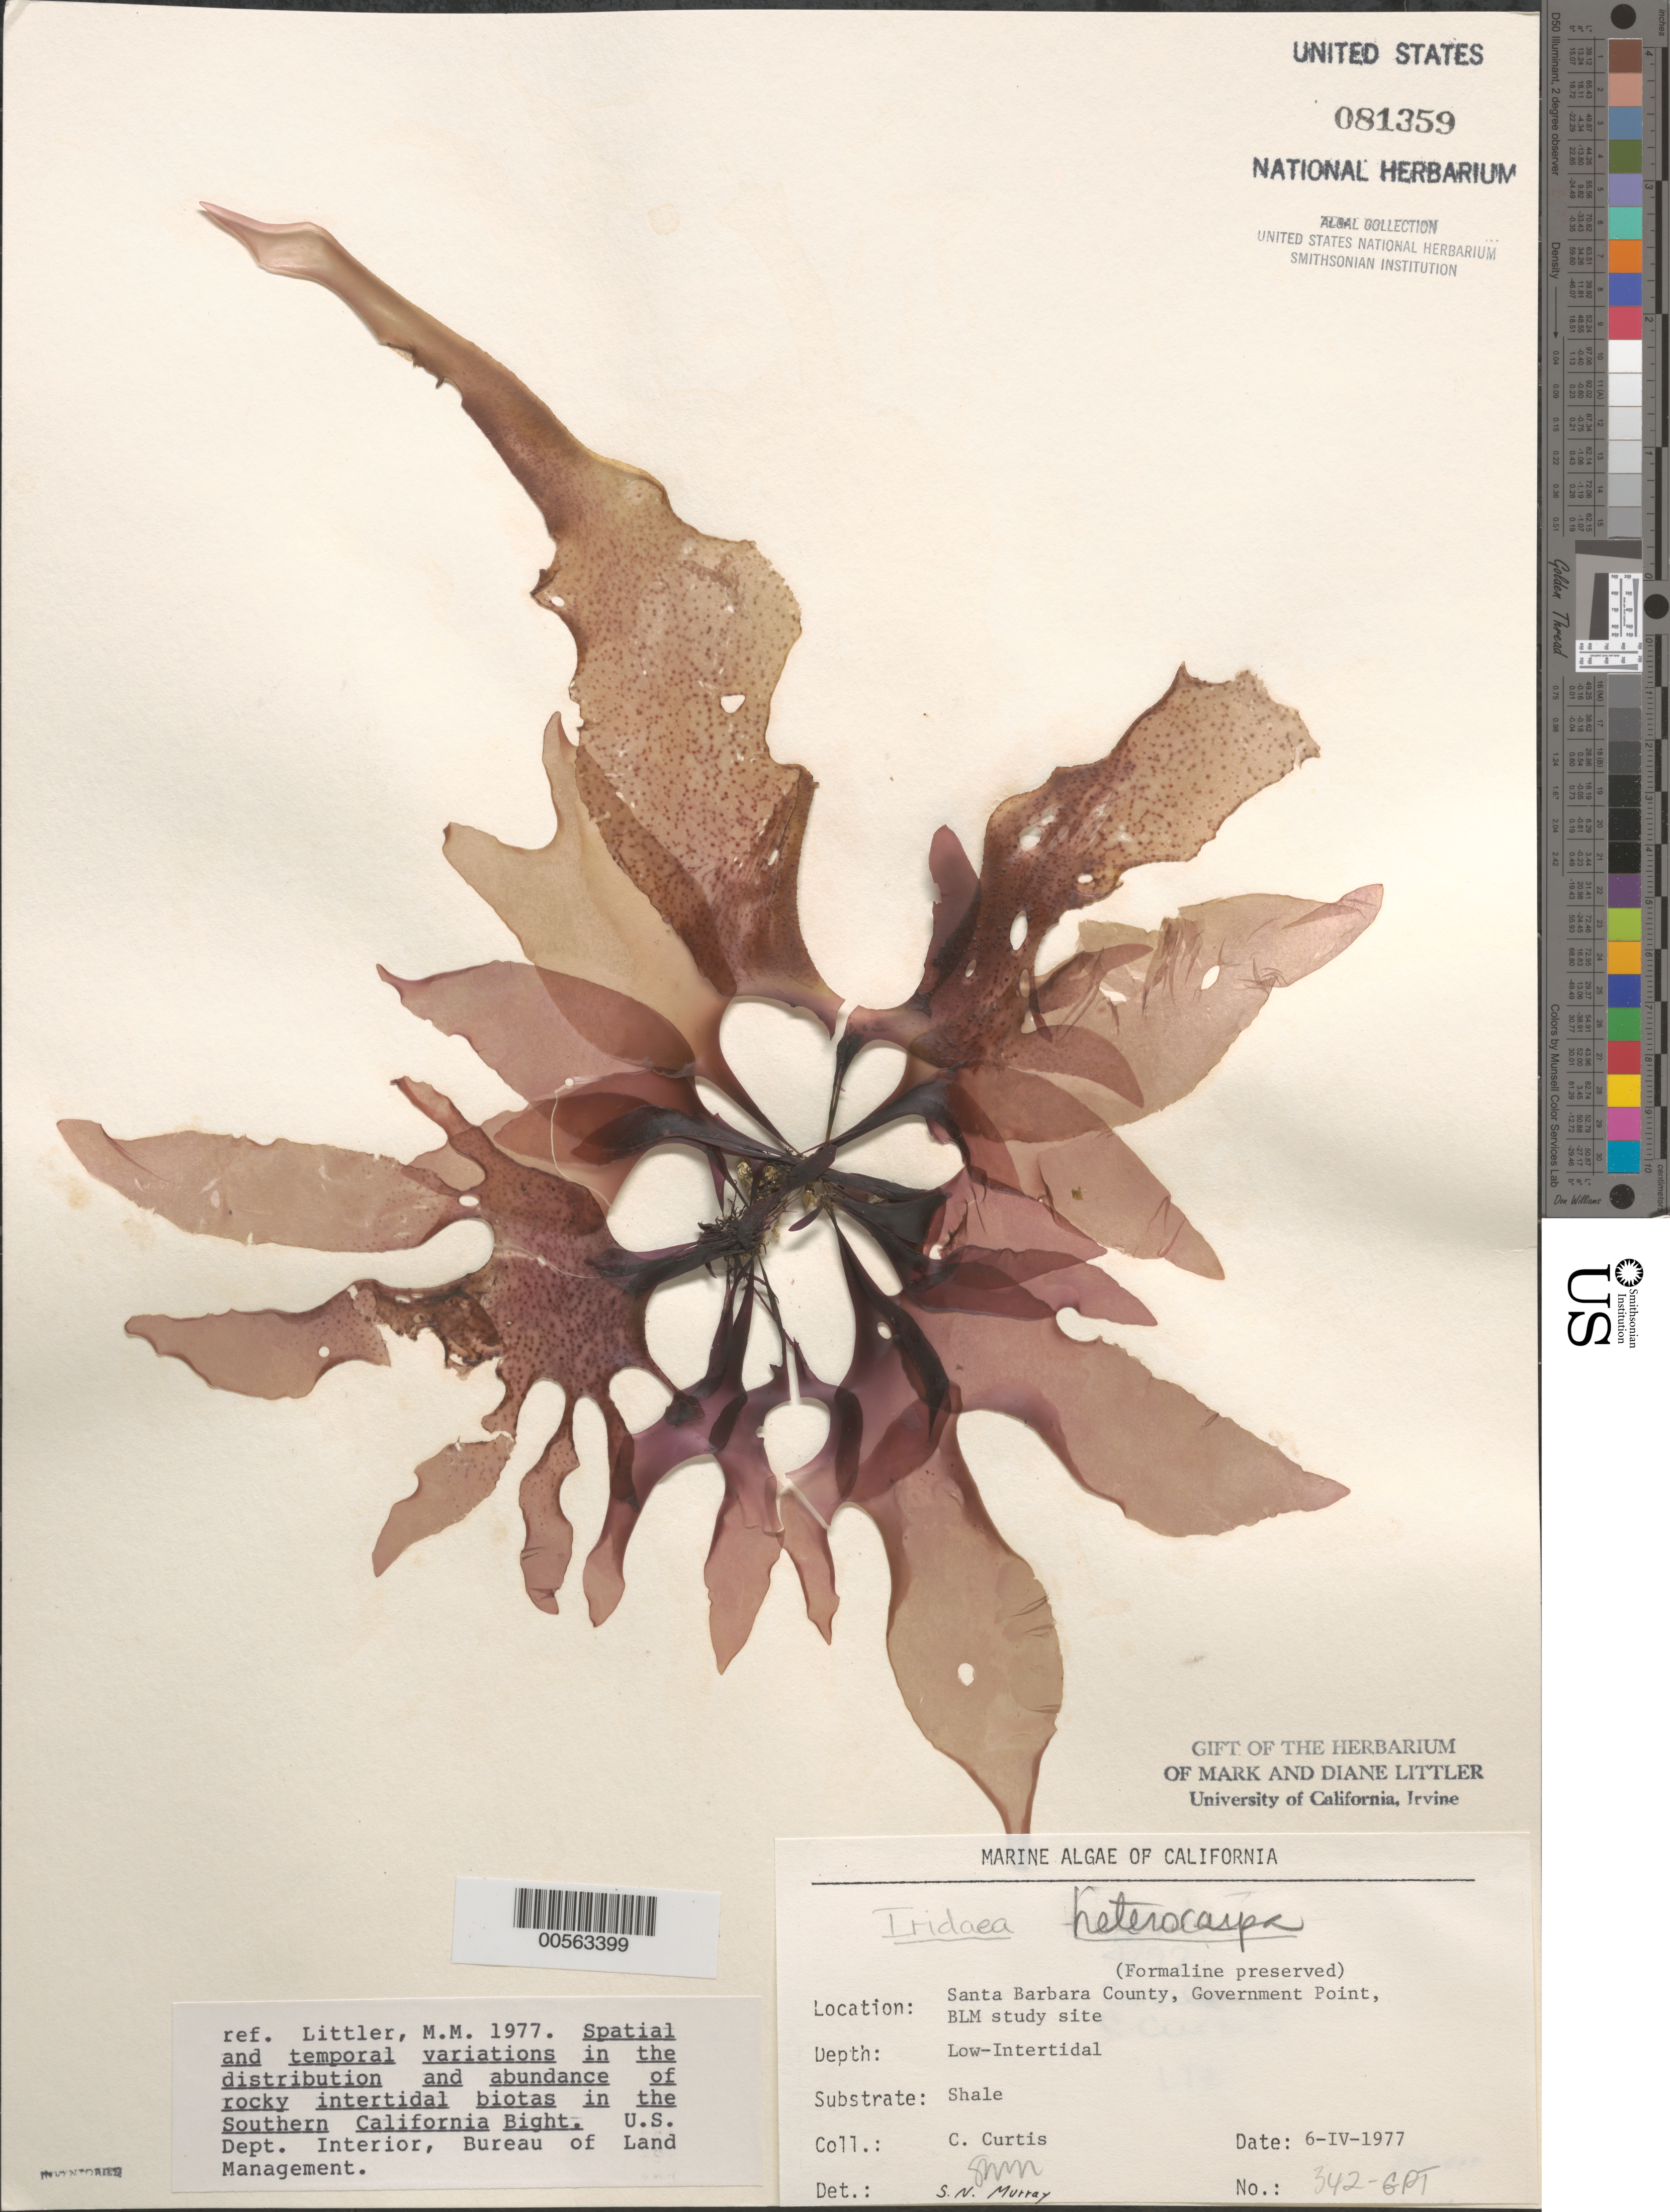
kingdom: Plantae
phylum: Rhodophyta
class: Florideophyceae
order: Gigartinales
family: Gigartinaceae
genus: Chondrus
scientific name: Chondrus crispus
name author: Stackh.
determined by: Algae name updating Project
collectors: C. Curtis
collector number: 342-gpt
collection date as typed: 06 Apr 1977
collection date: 1977-04-06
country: United States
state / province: California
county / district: Santa Barbara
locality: Government Point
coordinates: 34 26'31"N, 120 24'06"W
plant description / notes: BLM-SOCALBIGHT Rocky Intertidal Survey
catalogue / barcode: US 81359